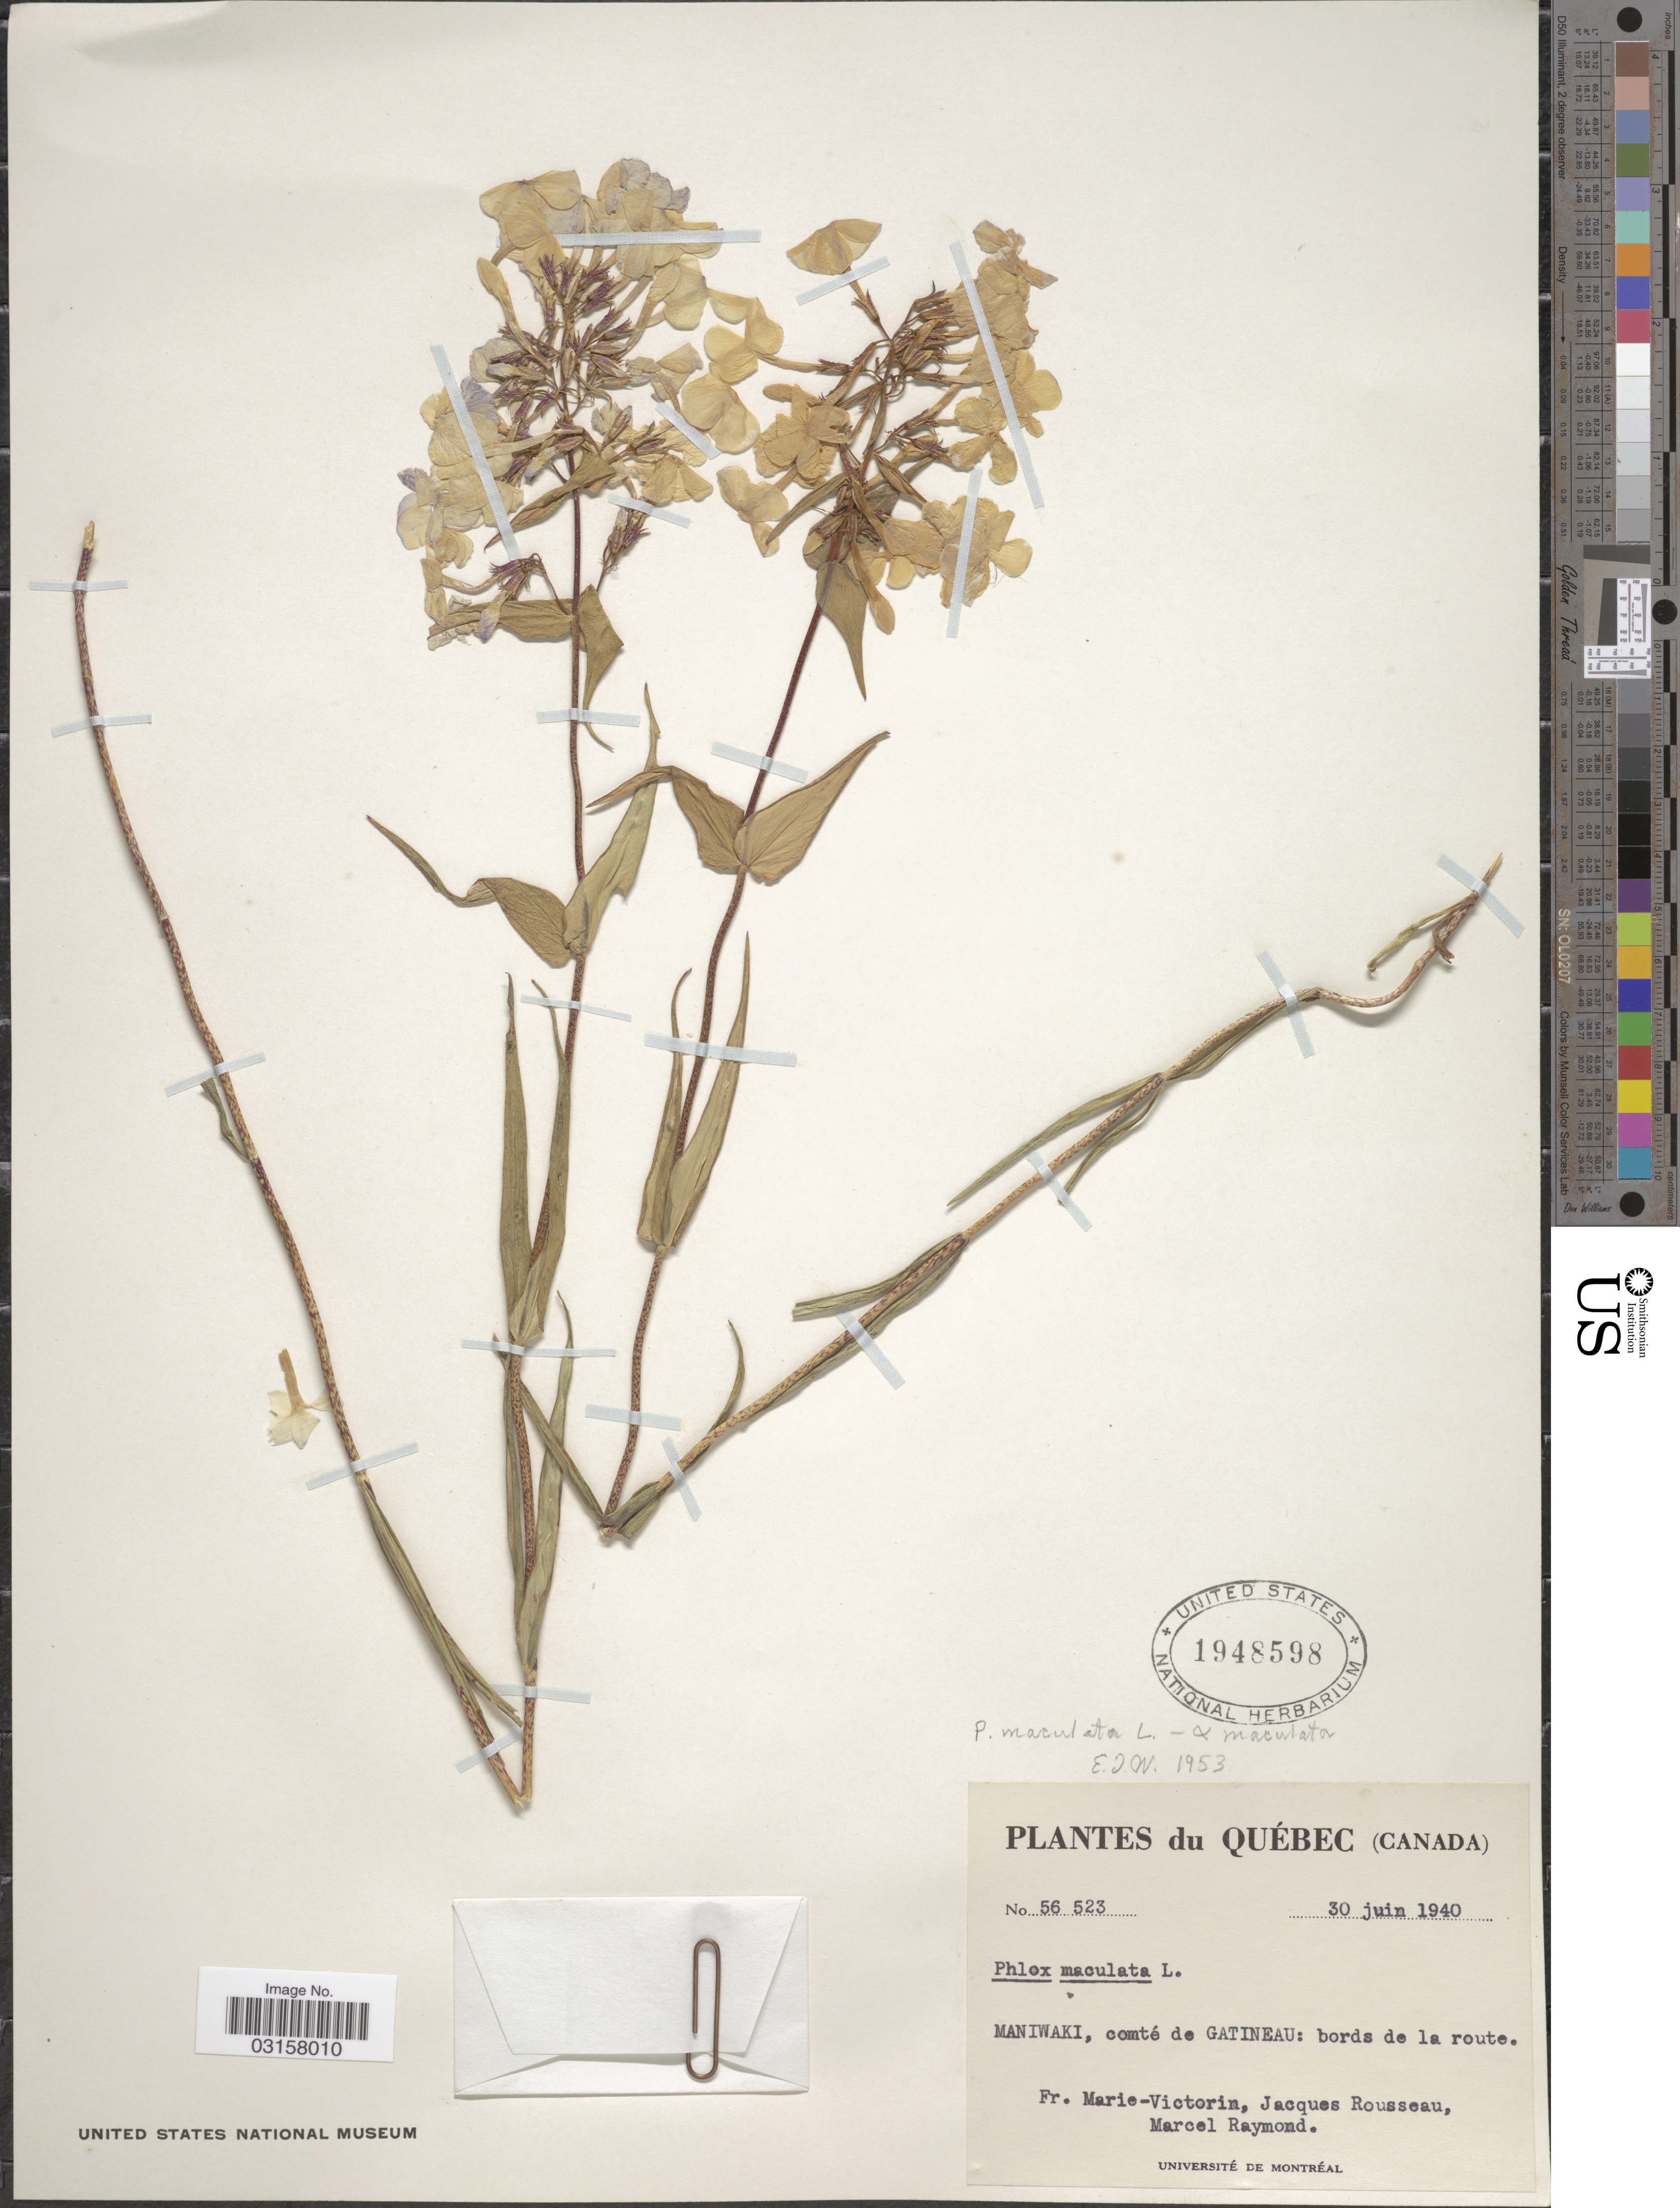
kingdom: Plantae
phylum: Tracheophyta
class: Magnoliopsida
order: Ericales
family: Polemoniaceae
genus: Phlox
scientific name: Phlox maculata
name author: L.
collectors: F. Marie-Victorin, J. Rousseau & M. Raymond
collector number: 56523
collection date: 1940-06-30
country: Canada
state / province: Quebec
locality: Maniwaki, comté de Gatineau: bords de la route.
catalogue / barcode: US 1948598